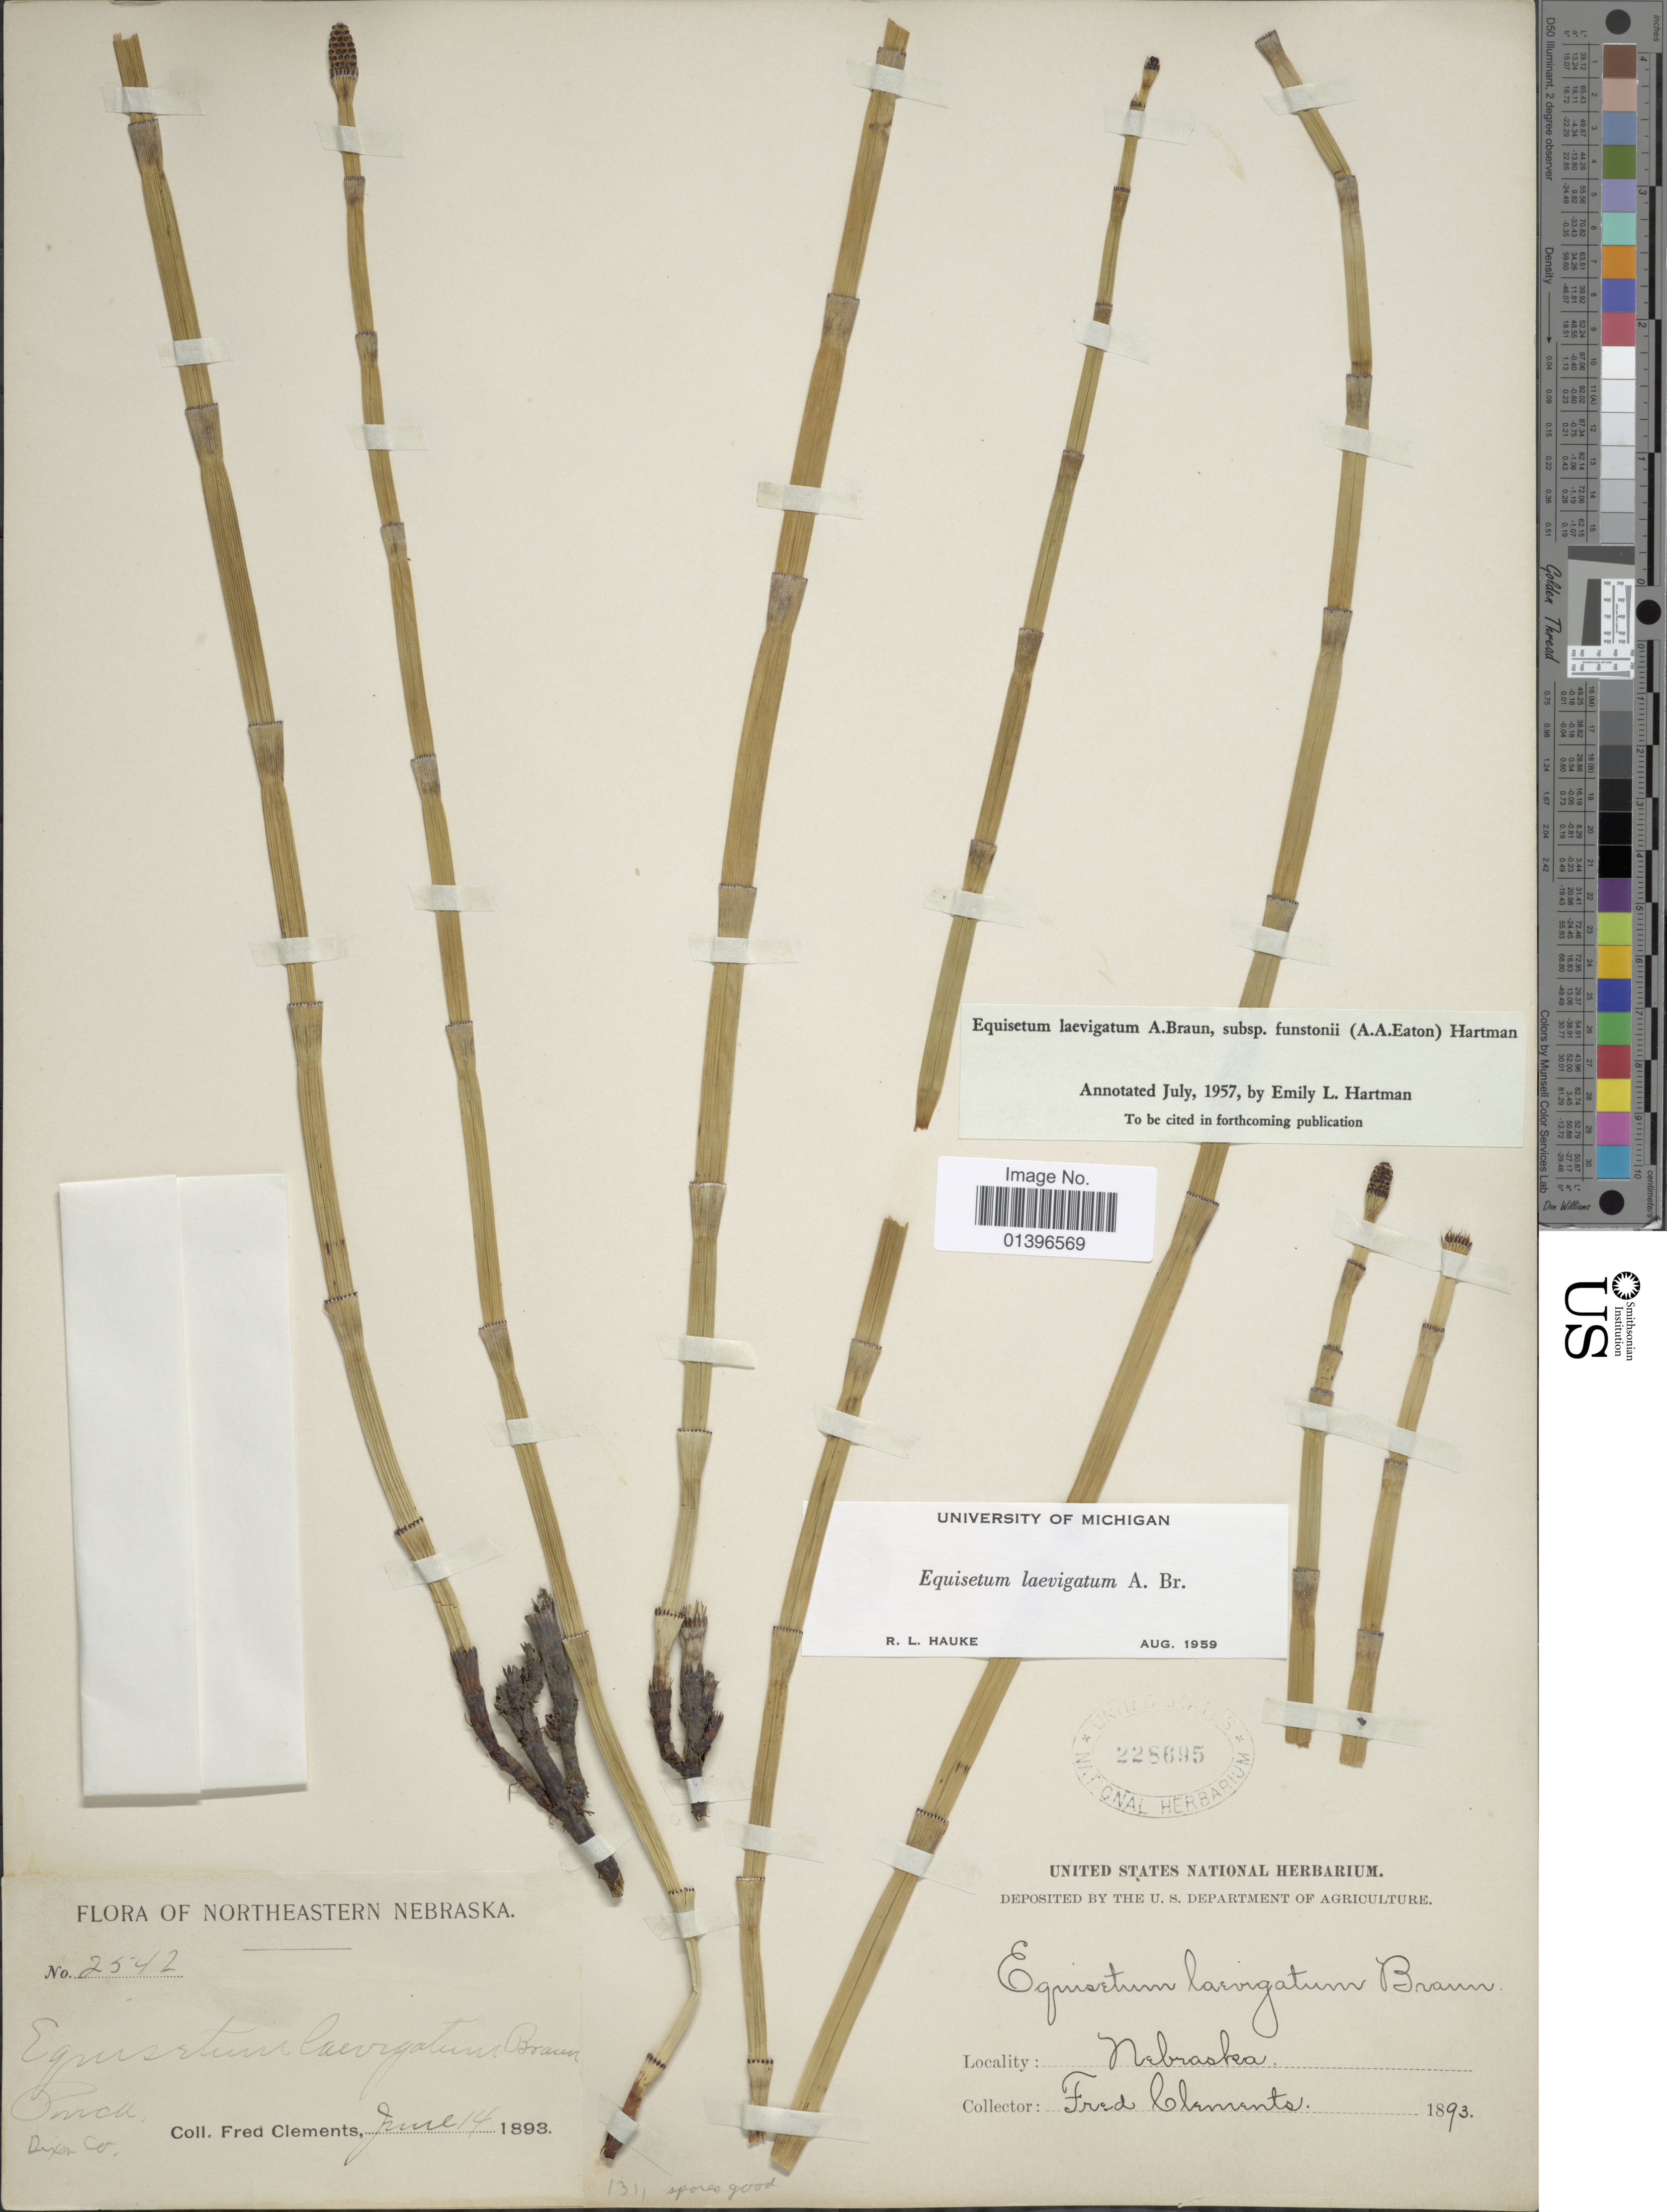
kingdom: Plantae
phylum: Tracheophyta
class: Polypodiopsida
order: Equisetales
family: Equisetaceae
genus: Equisetum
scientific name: Equisetum laevigatum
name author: A. Braun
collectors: F. Clements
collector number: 2542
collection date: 1893-06-14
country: United States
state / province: Nebraska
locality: Northeastern Nebraska, Ponca, Dixer Co.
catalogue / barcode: US 228695